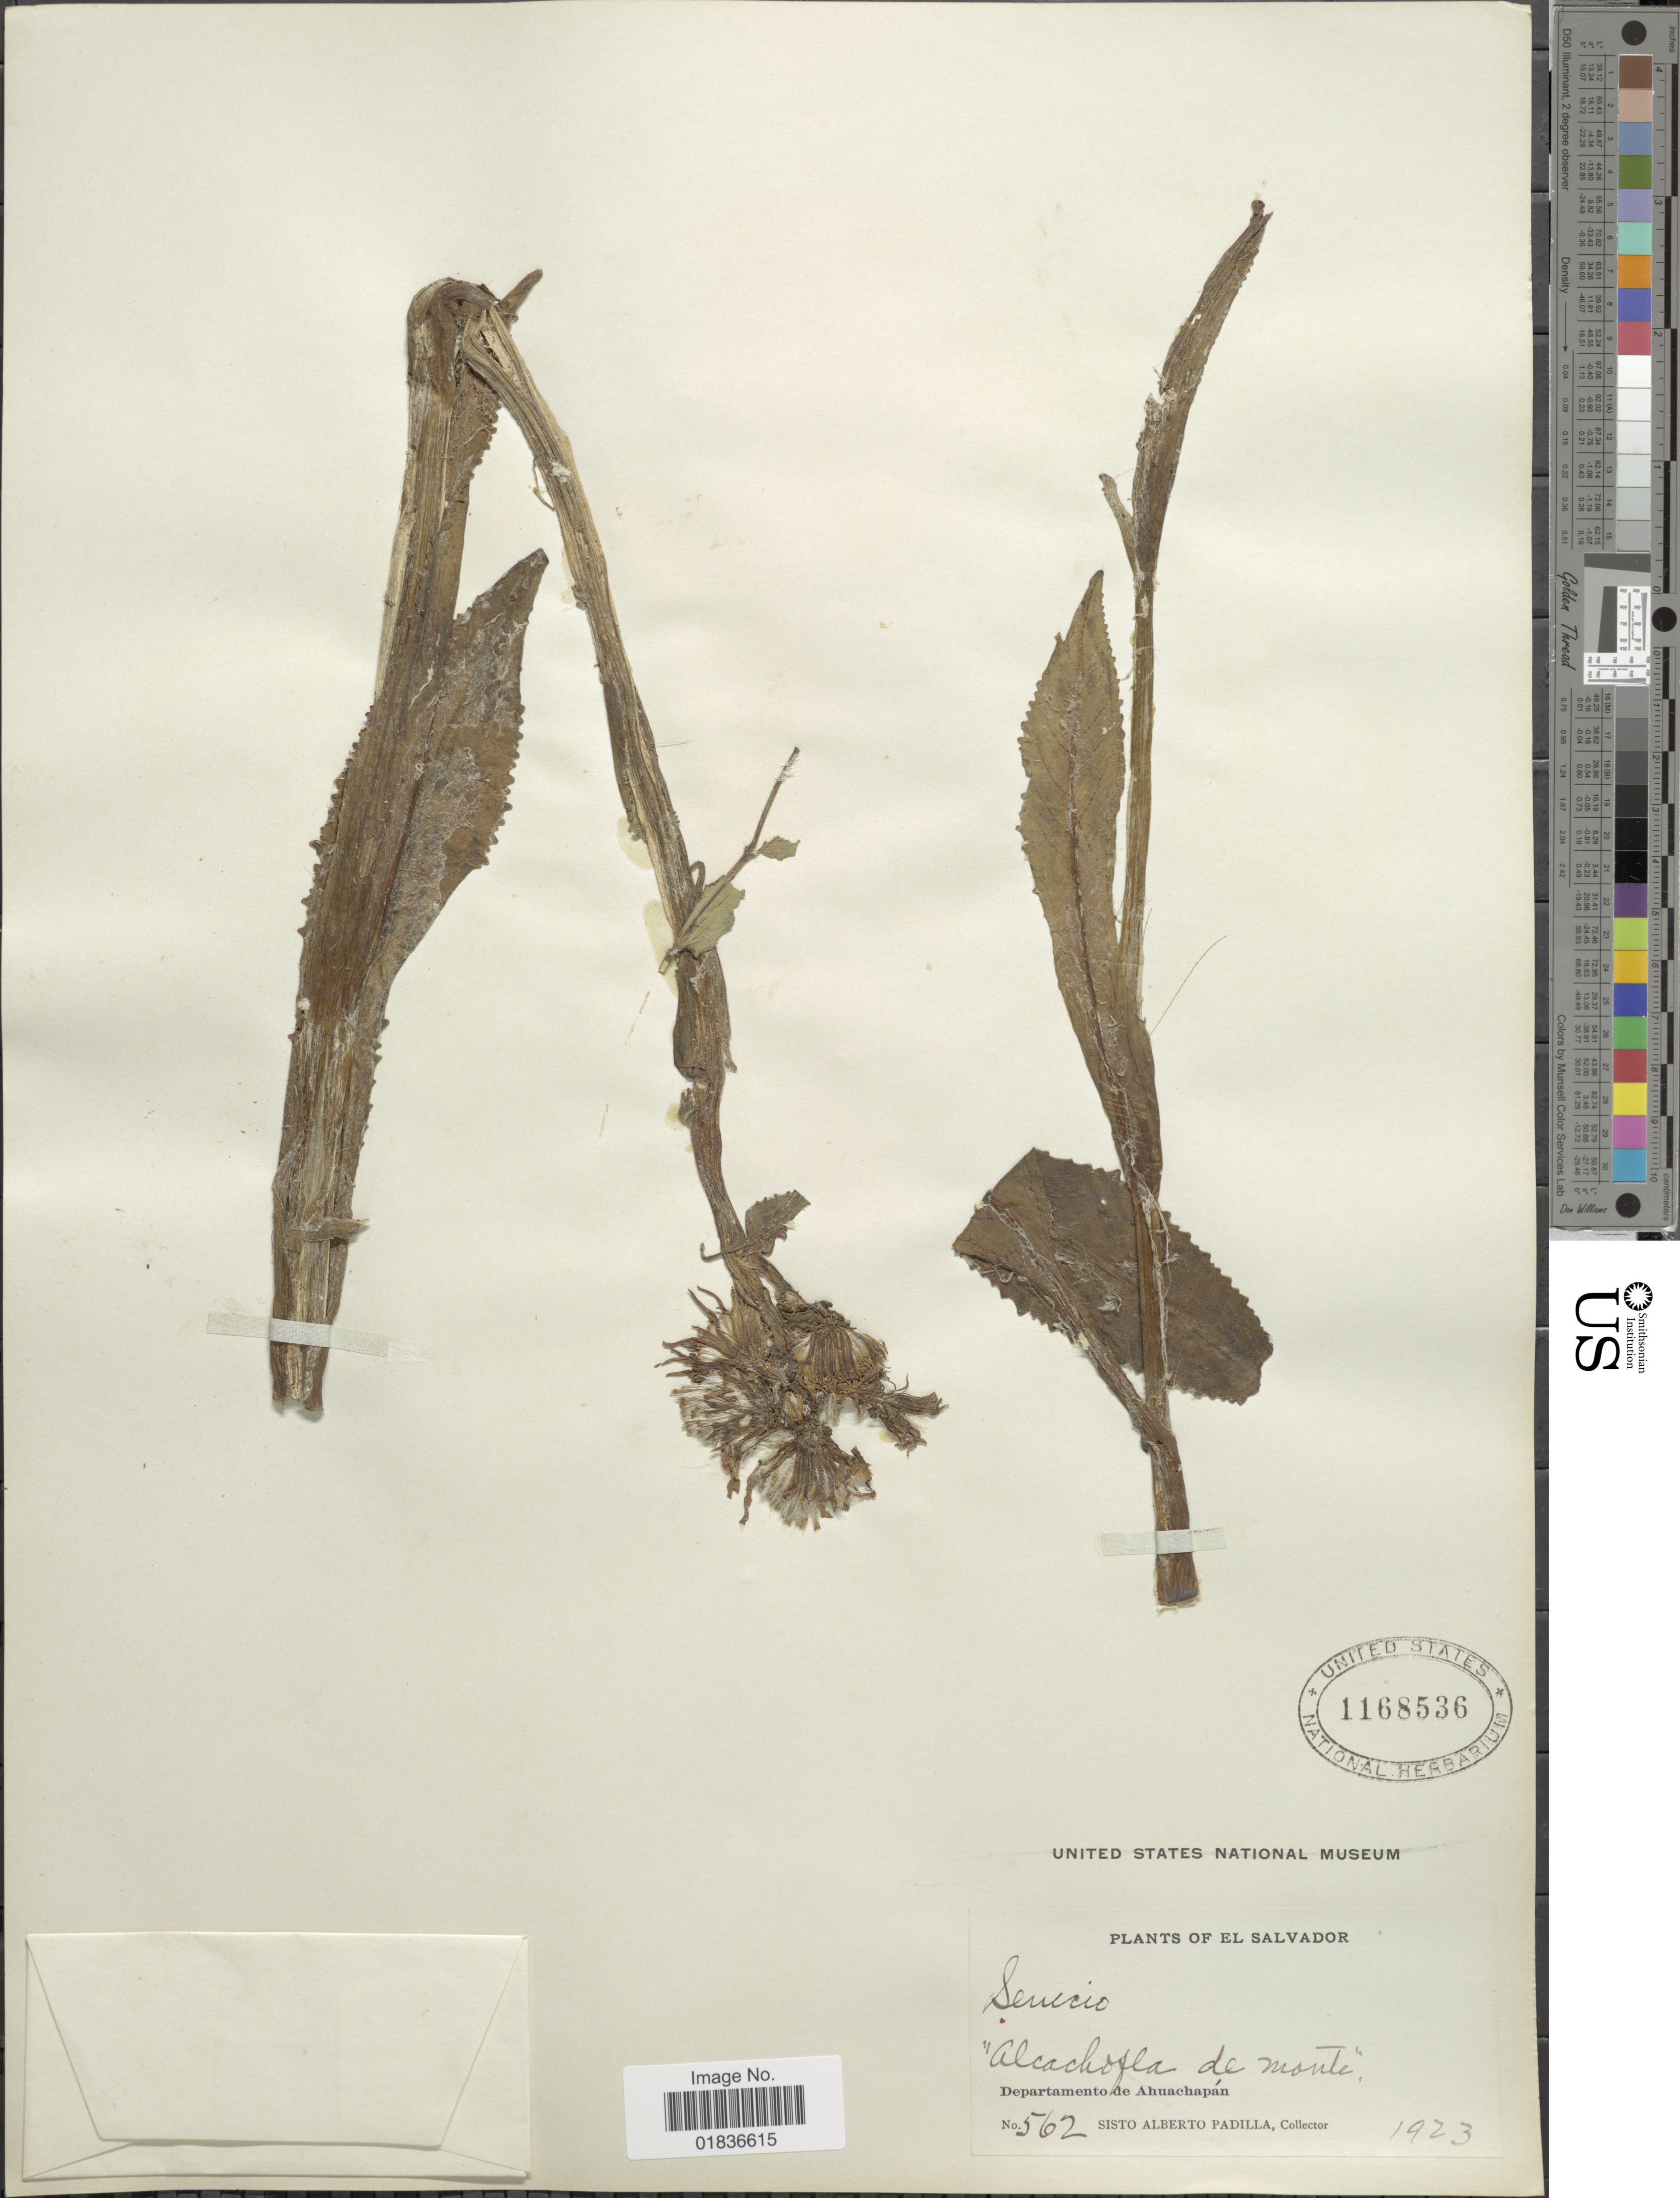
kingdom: Plantae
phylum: Tracheophyta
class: Magnoliopsida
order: Asterales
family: Asteraceae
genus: Senecio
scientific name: Senecio sp.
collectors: S. A. Padilla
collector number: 562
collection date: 1923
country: El Salvador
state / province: Ahuachapan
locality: El Salvador. Departamento Ahuachapan. Alcachofla de monte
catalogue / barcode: US 1168536